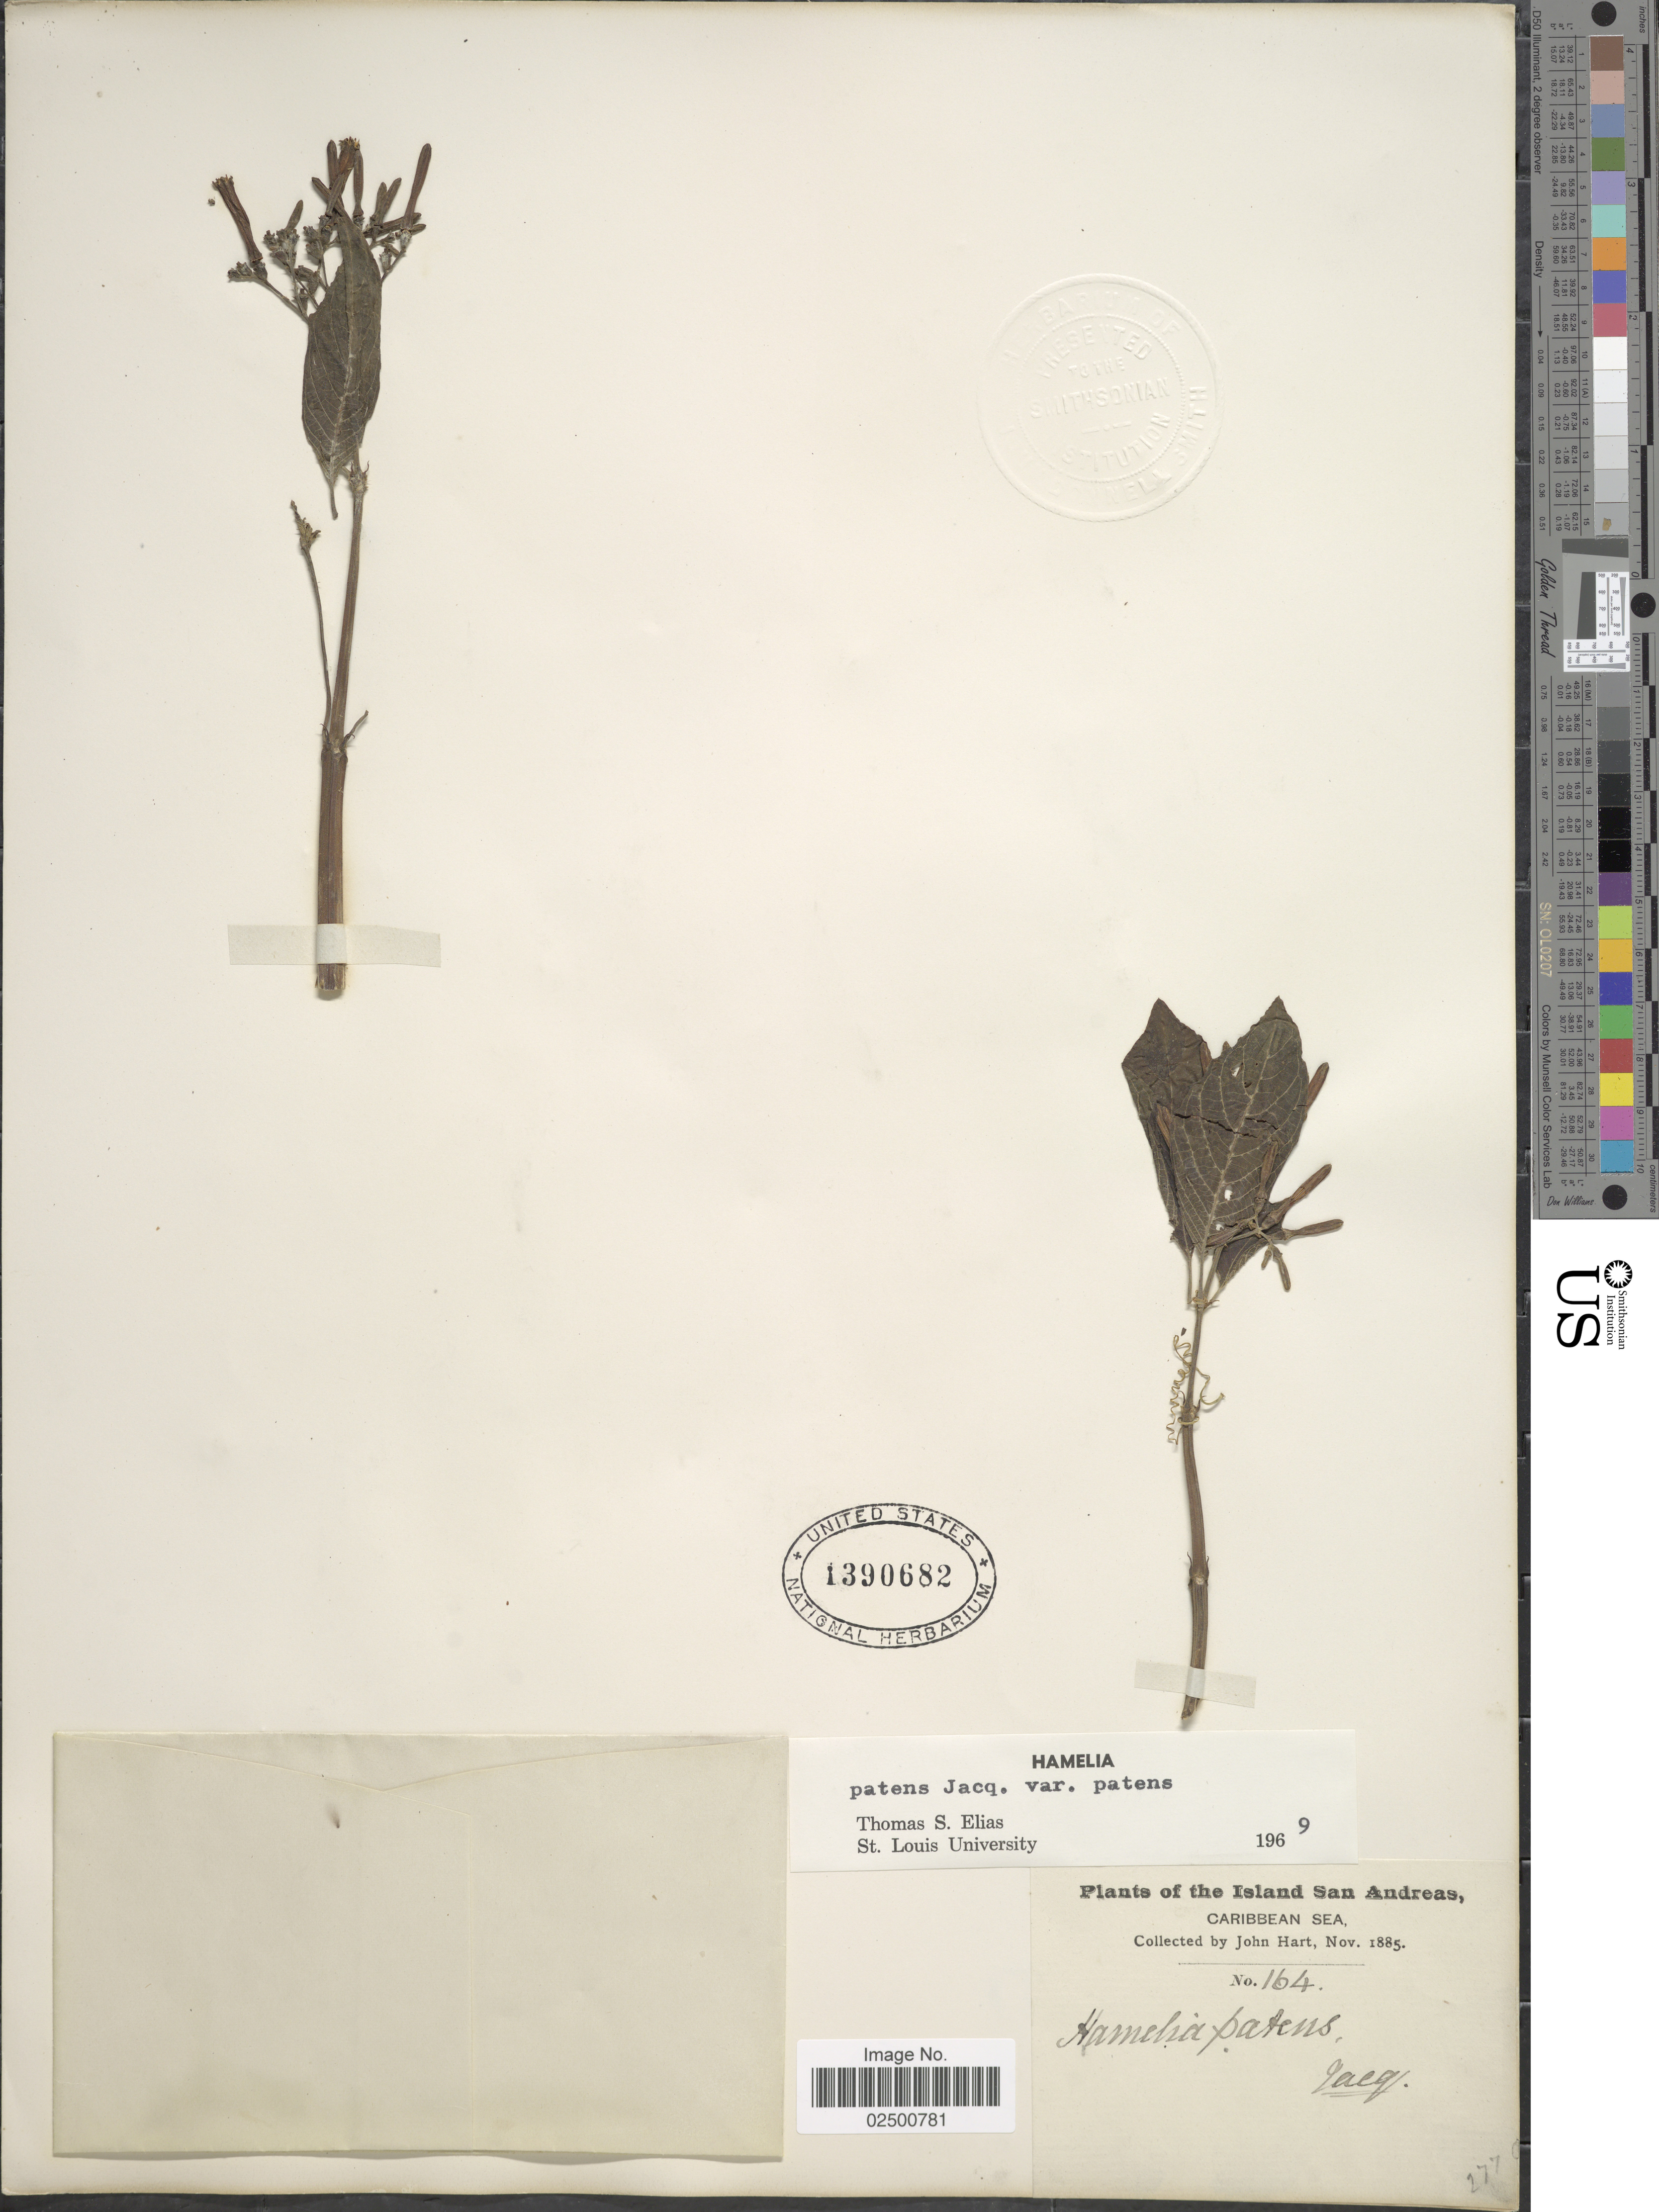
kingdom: Plantae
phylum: Tracheophyta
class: Magnoliopsida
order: Gentianales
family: Rubiaceae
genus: Hamelia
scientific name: Hamelia patens var. patens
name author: Jacq.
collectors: J. H. Hart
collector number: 164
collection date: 1885-11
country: Colombia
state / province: San Andres y Providencia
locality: Island San Andreas, Caribbean Sea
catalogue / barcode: US 1390682